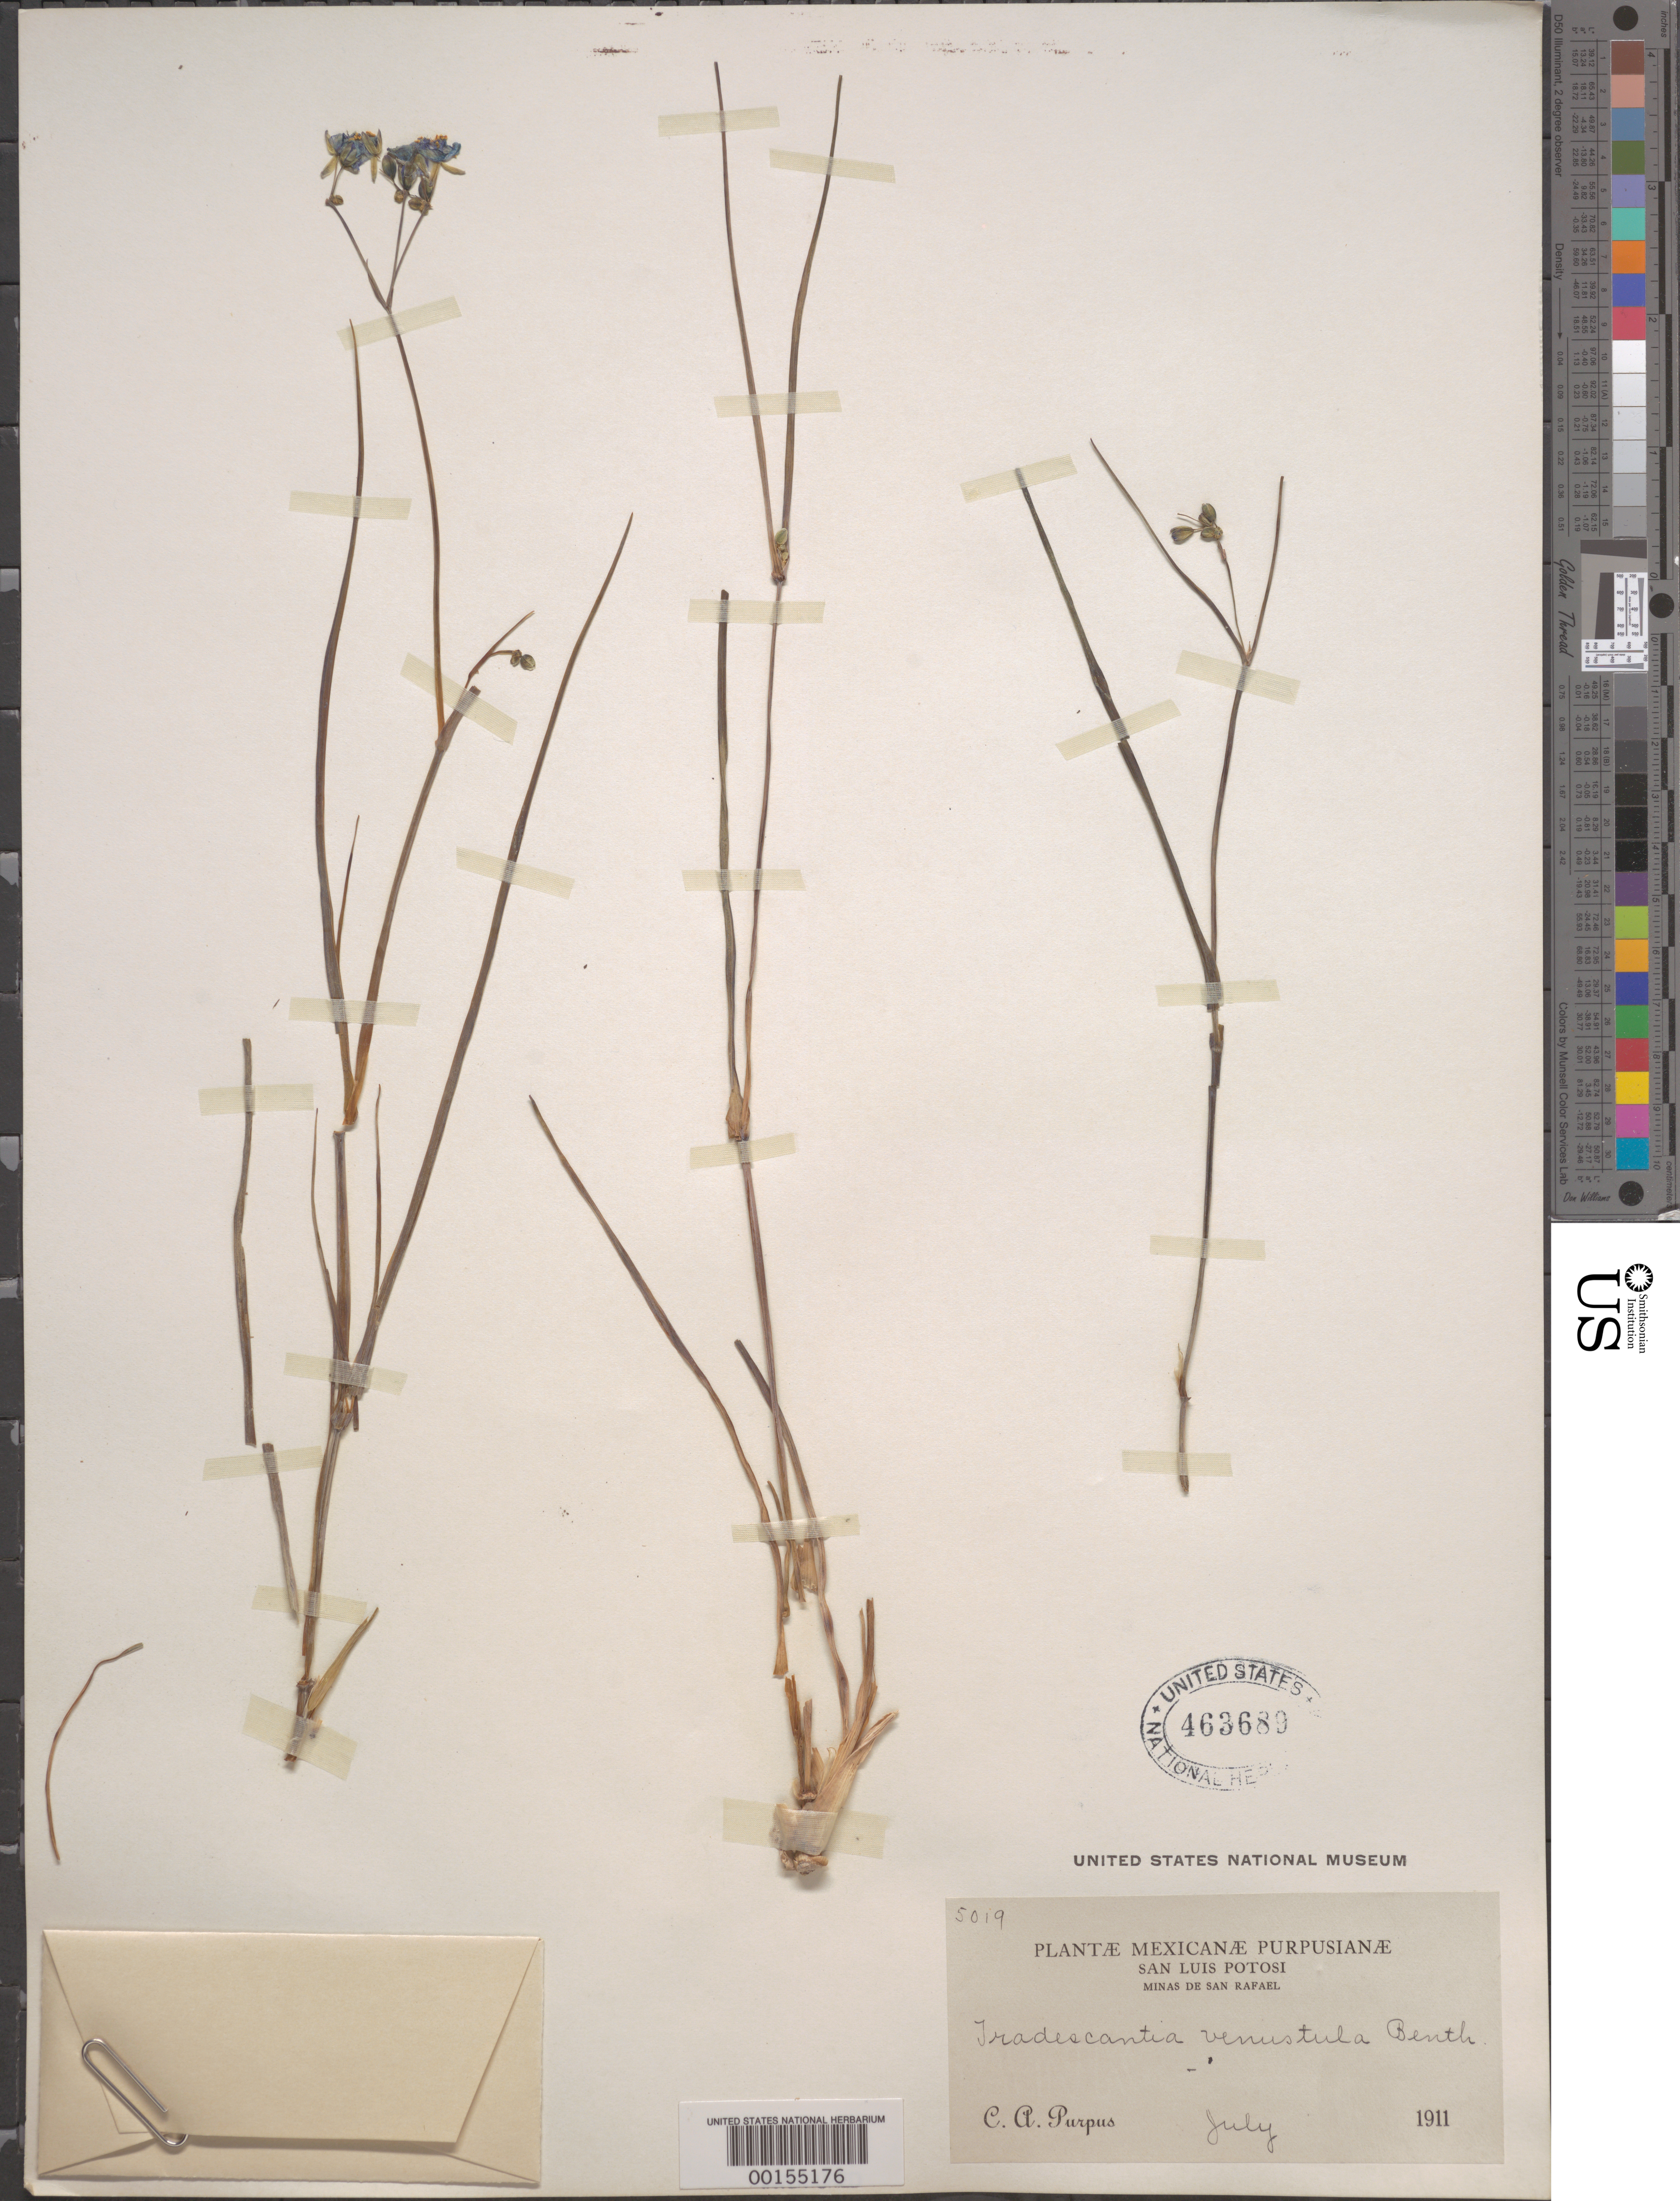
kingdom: Plantae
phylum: Tracheophyta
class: Liliopsida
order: Commelinales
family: Commelinaceae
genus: Gibasis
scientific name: Gibasis linearis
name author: (Benth.) Rohweder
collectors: C. A. Purpus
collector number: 5019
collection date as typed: Jul 1911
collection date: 1911-07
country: Mexico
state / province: San Luis Potosí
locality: Minas de San Rafael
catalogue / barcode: US 463689